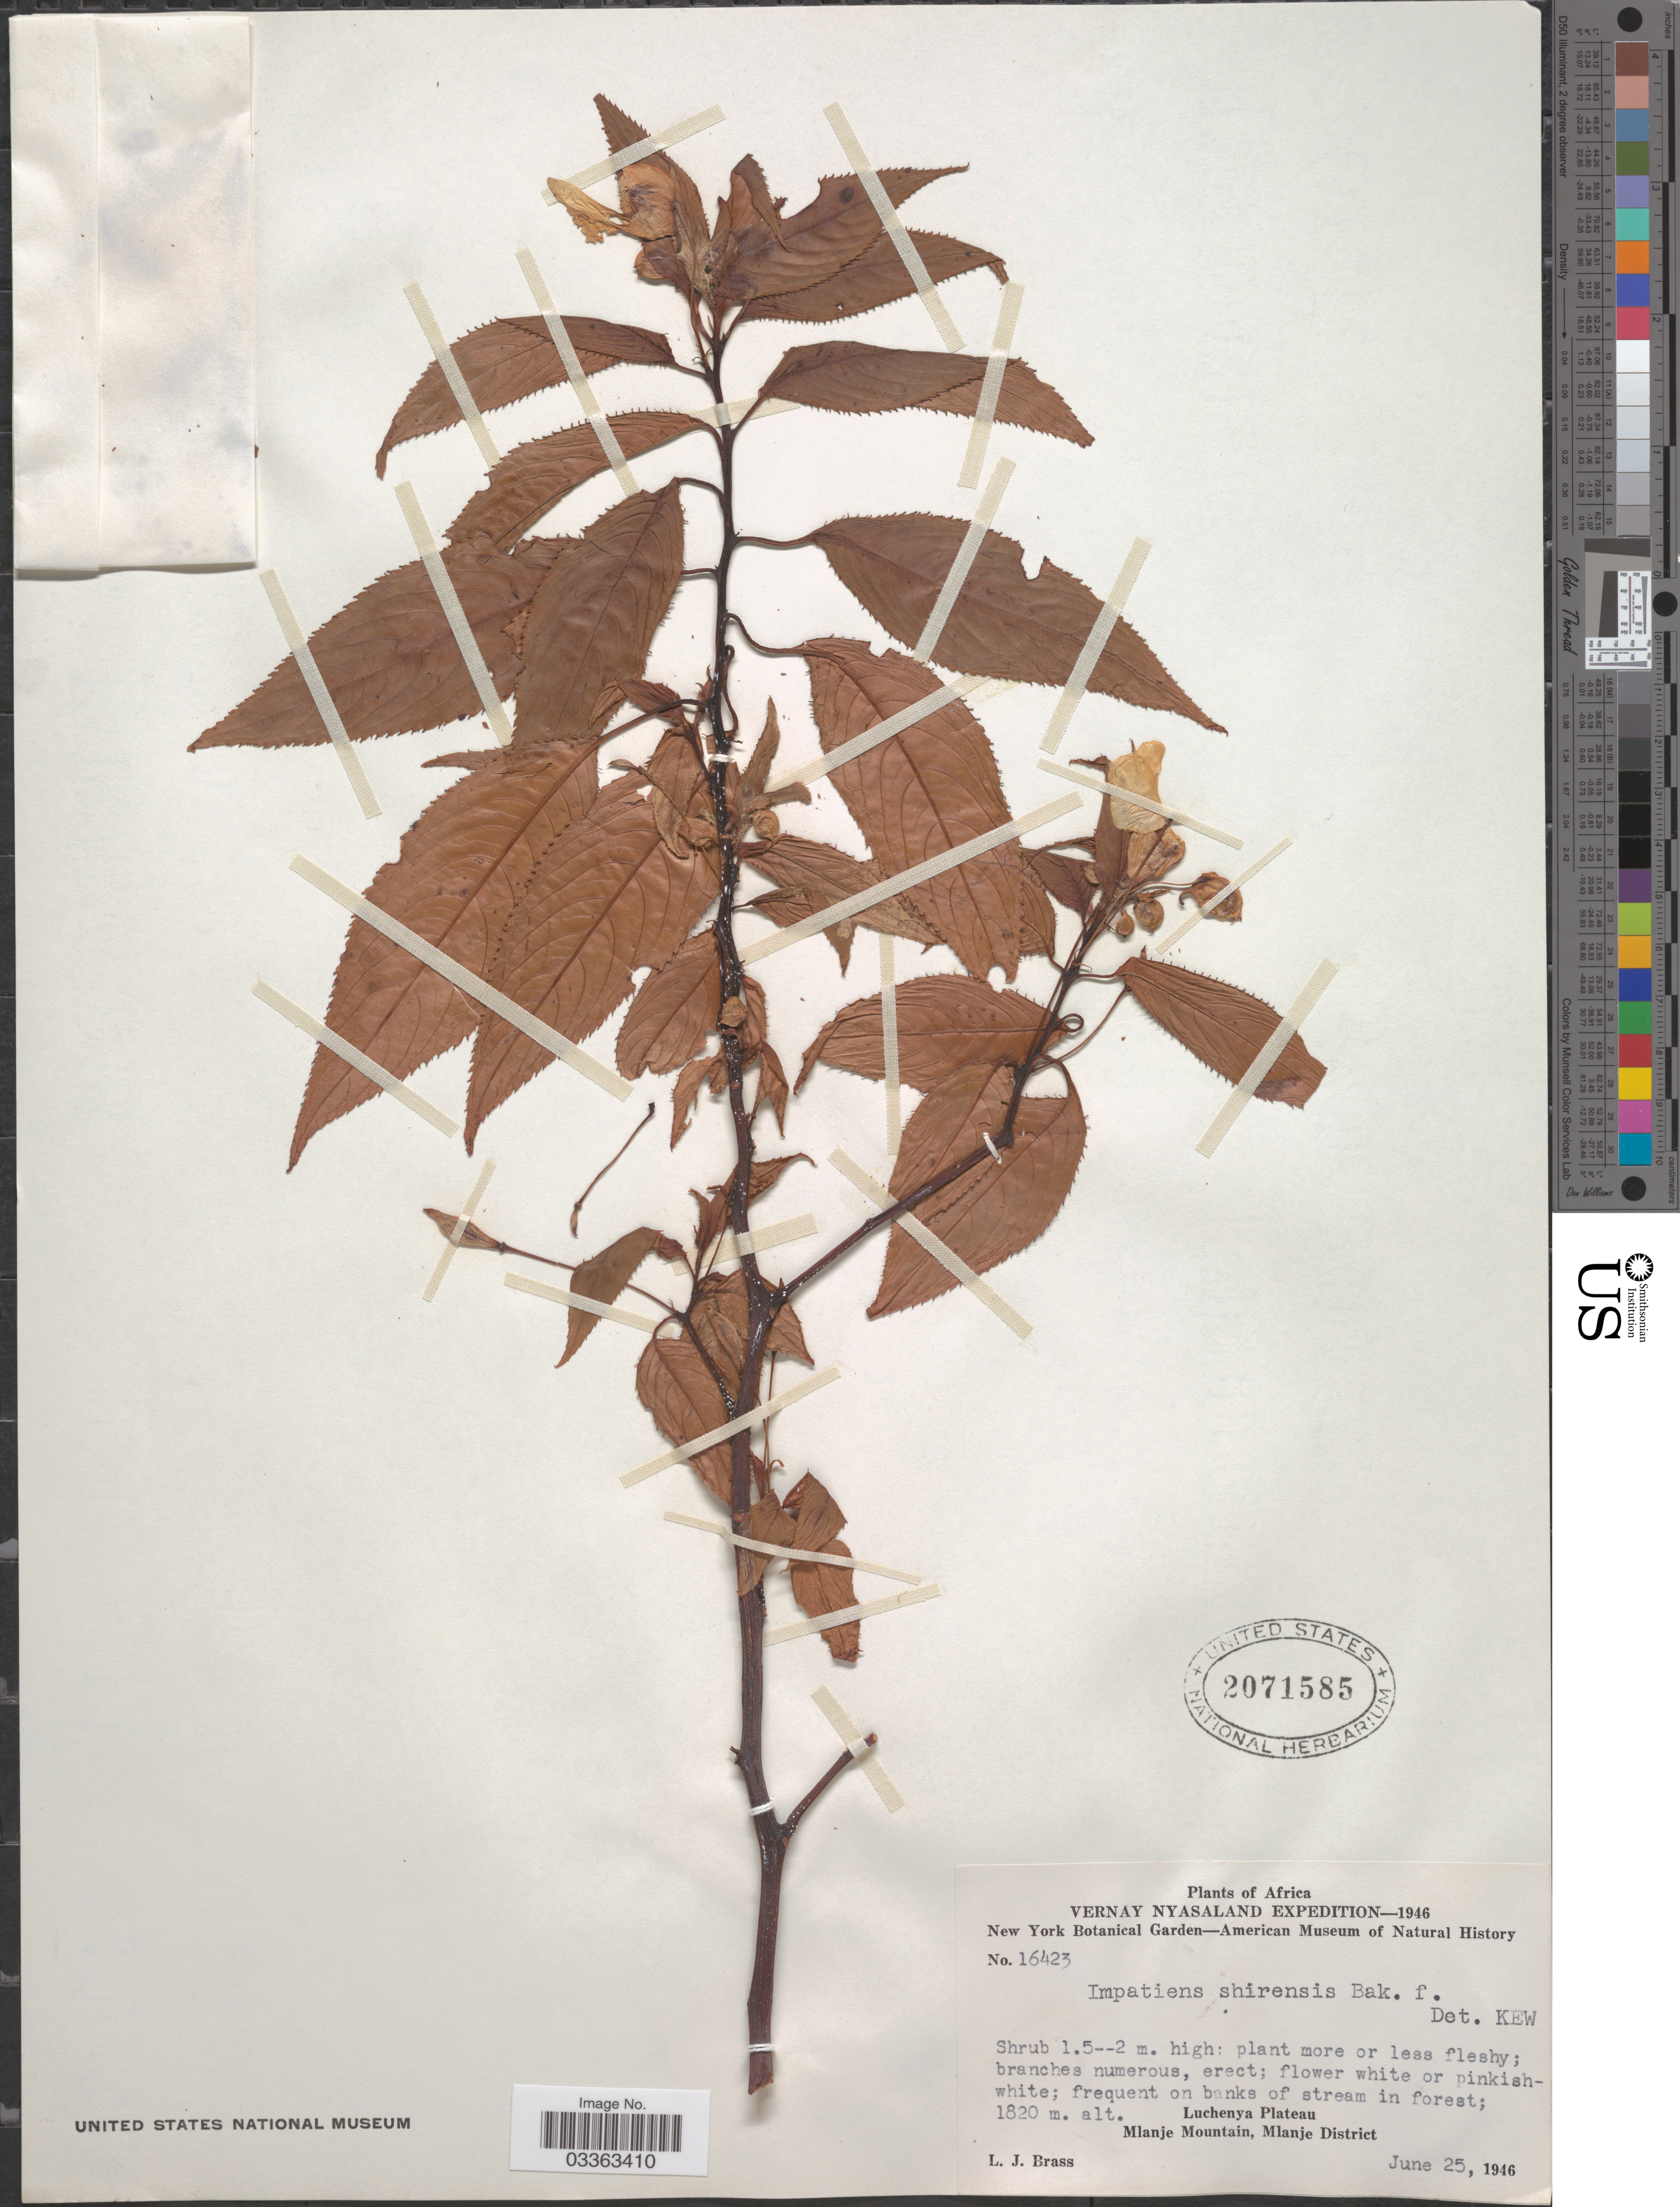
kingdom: Plantae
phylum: Tracheophyta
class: Magnoliopsida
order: Ericales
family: Balsaminaceae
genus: Impatiens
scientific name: Impatiens shirensis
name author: Baker f.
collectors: L. J. Brass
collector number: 16423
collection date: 1946-06-25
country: Malawi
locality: Vernay [unsure placement] Nyasaland, Luchenya Plateau, Mlanje Mountain, Mlanje District.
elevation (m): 1820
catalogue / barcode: US 2071585